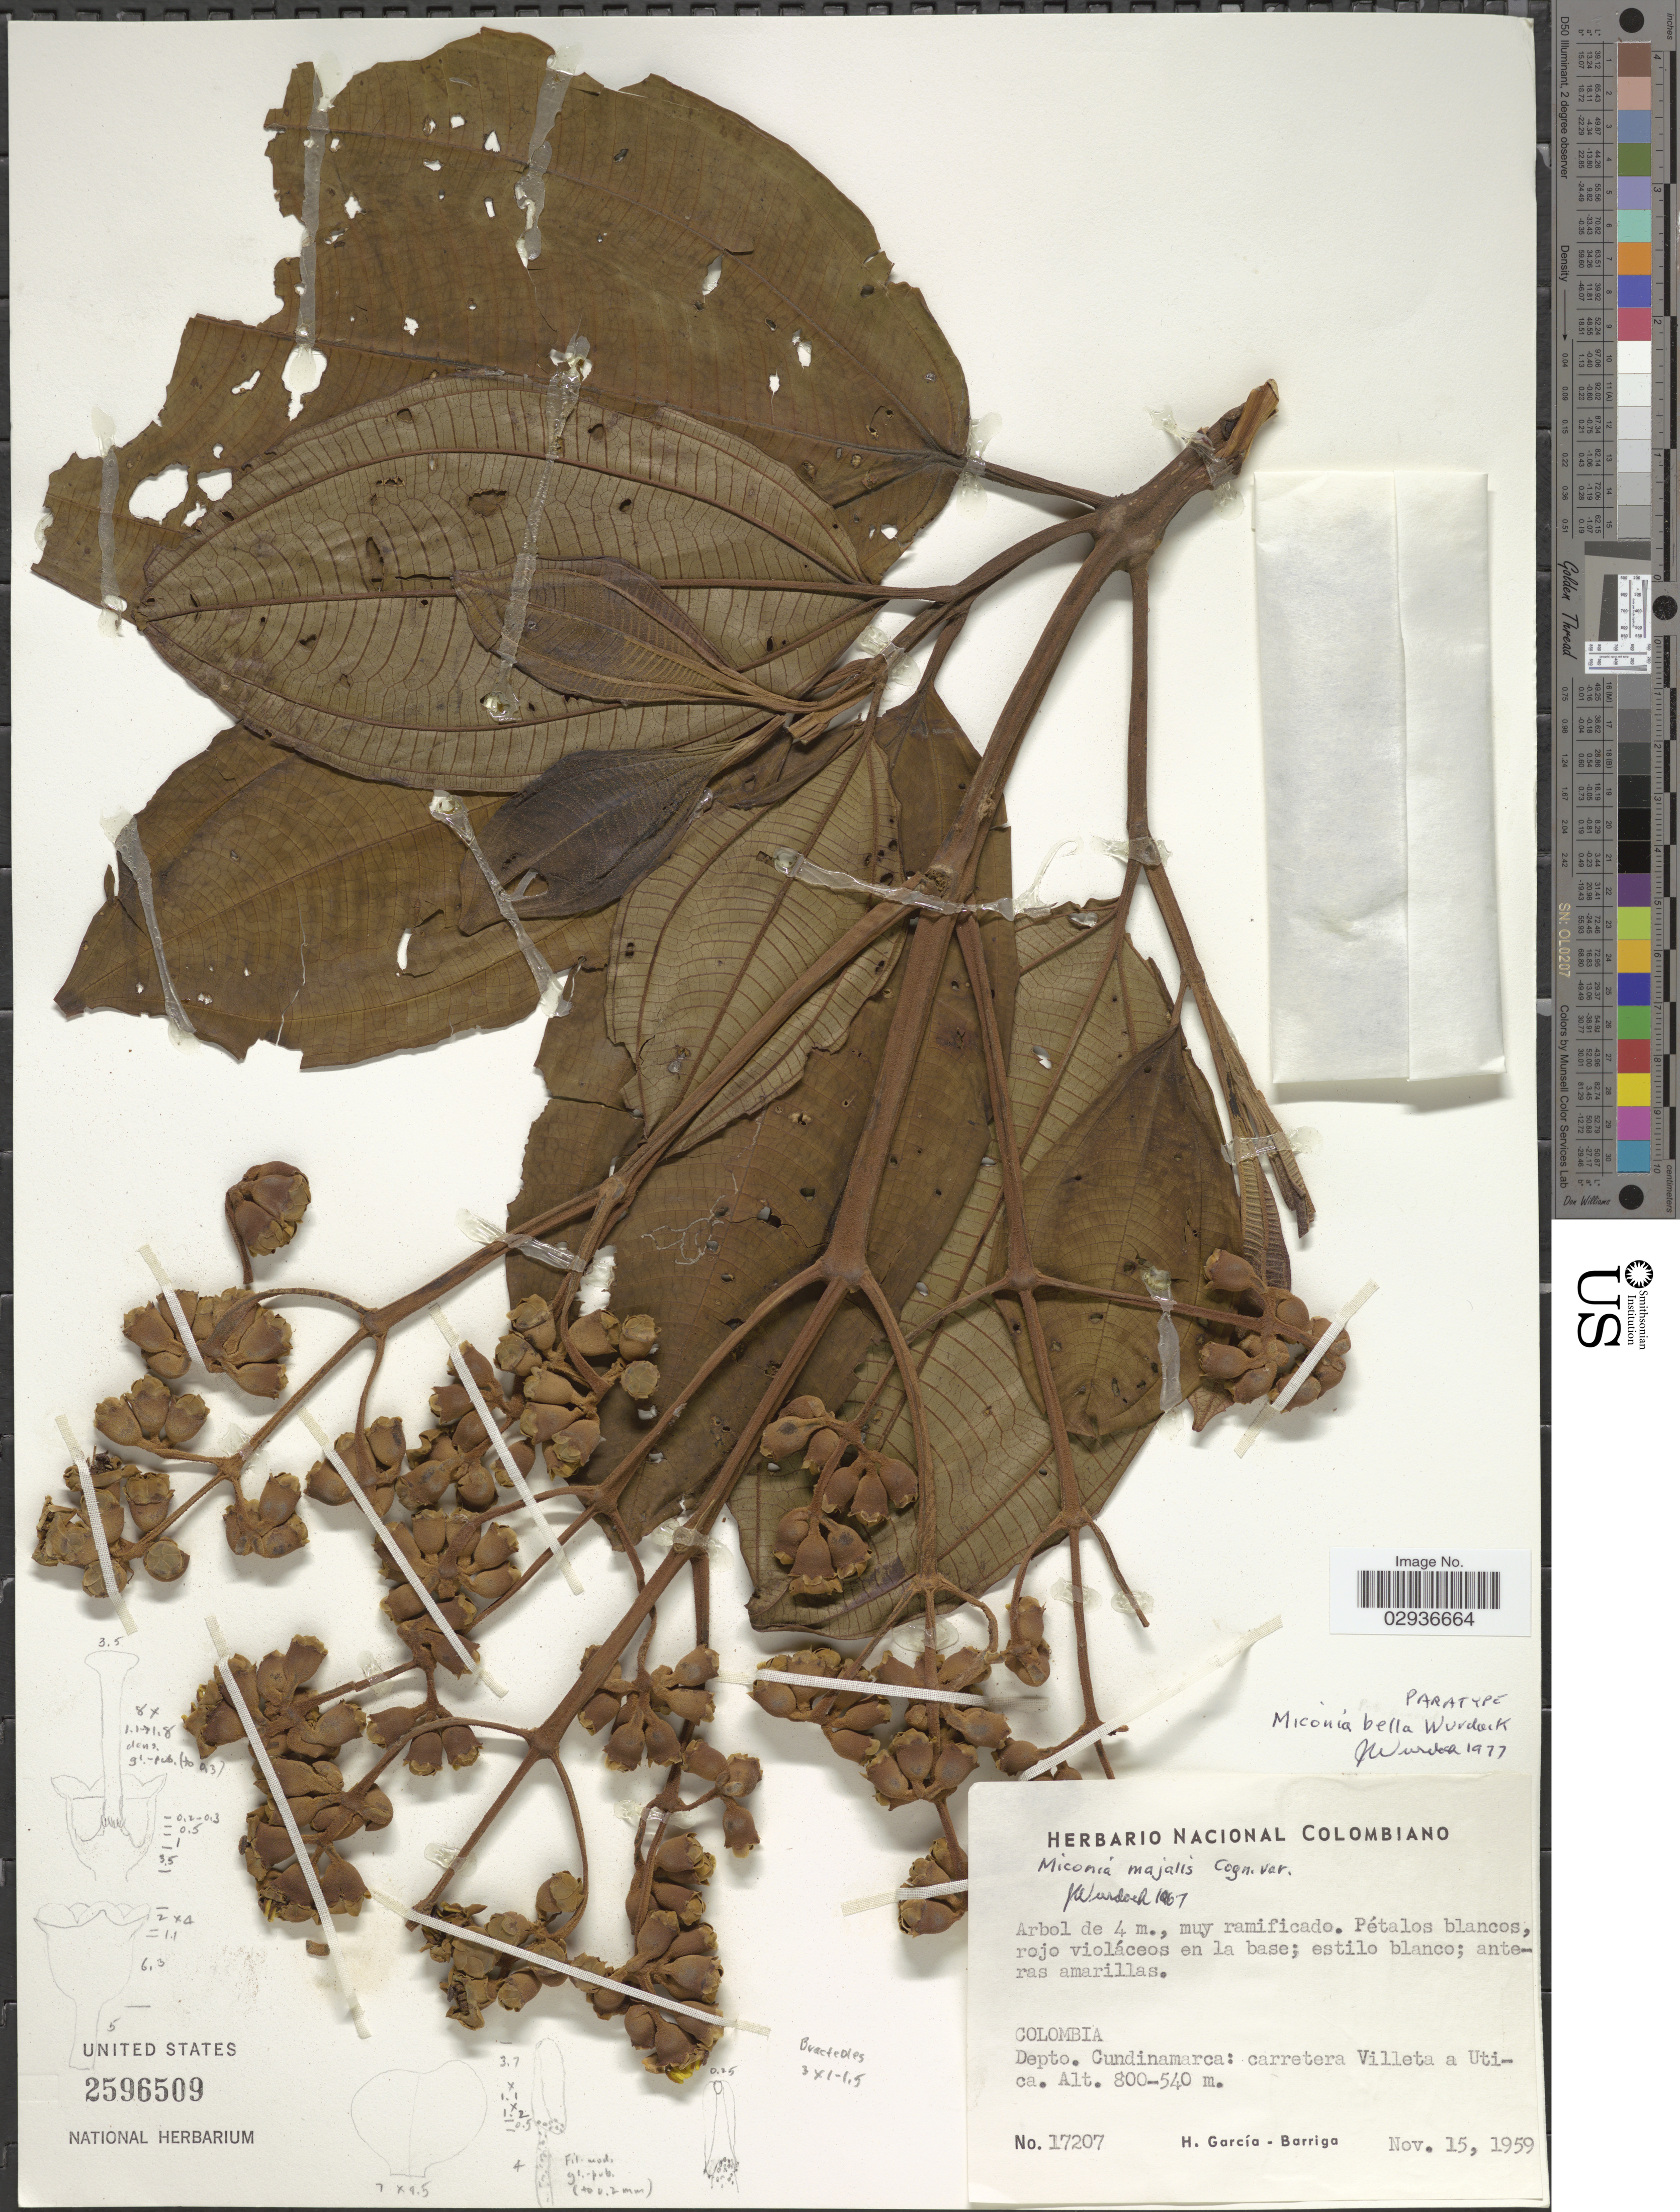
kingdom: Plantae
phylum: Tracheophyta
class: Magnoliopsida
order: Myrtales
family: Melastomataceae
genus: Miconia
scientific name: Miconia bella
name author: Wurdack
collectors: H. García Barriga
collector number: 17207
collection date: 1959-11-15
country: Colombia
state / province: Cundinamarca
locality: Depto. Cundinamarca: carretera Villeta a Utica.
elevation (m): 540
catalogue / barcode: US 2596509